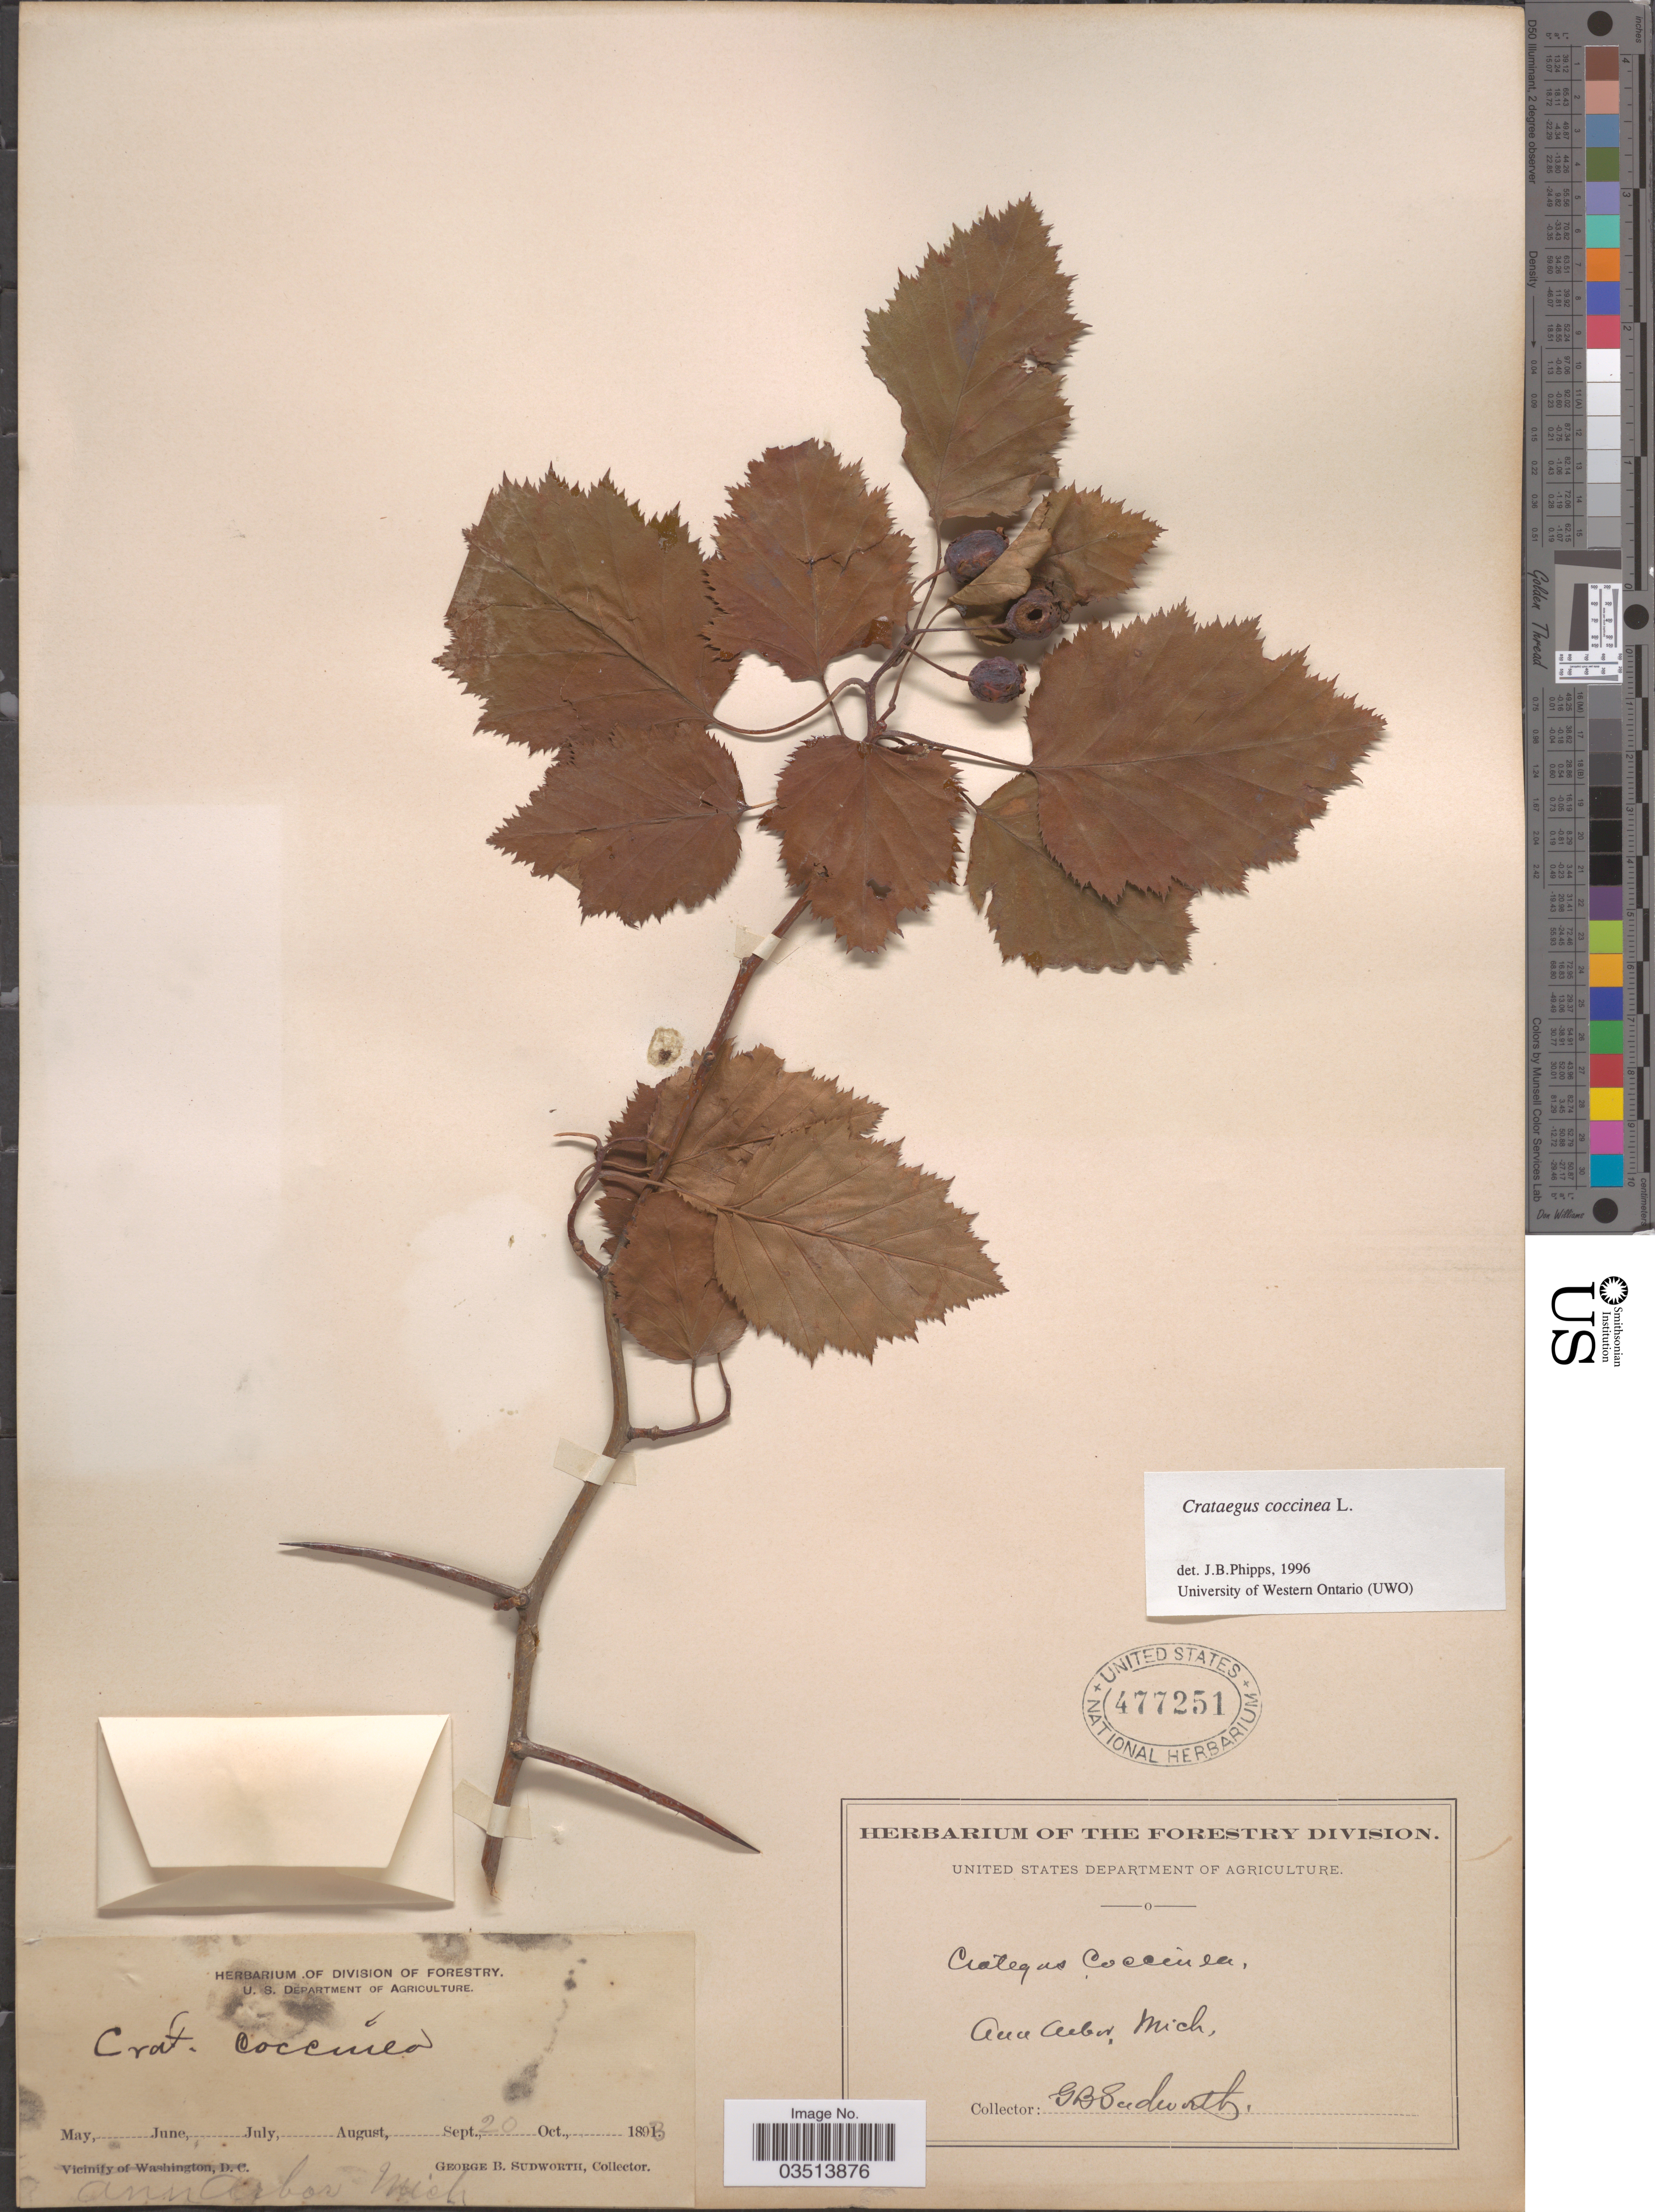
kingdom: Plantae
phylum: Tracheophyta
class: Magnoliopsida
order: Rosales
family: Rosaceae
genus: Crataegus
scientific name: Crataegus coccinea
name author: Ashe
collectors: G. B. Sudworth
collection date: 1893-09-20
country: United States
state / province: Michigan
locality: Ann Arbor.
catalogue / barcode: US 477251